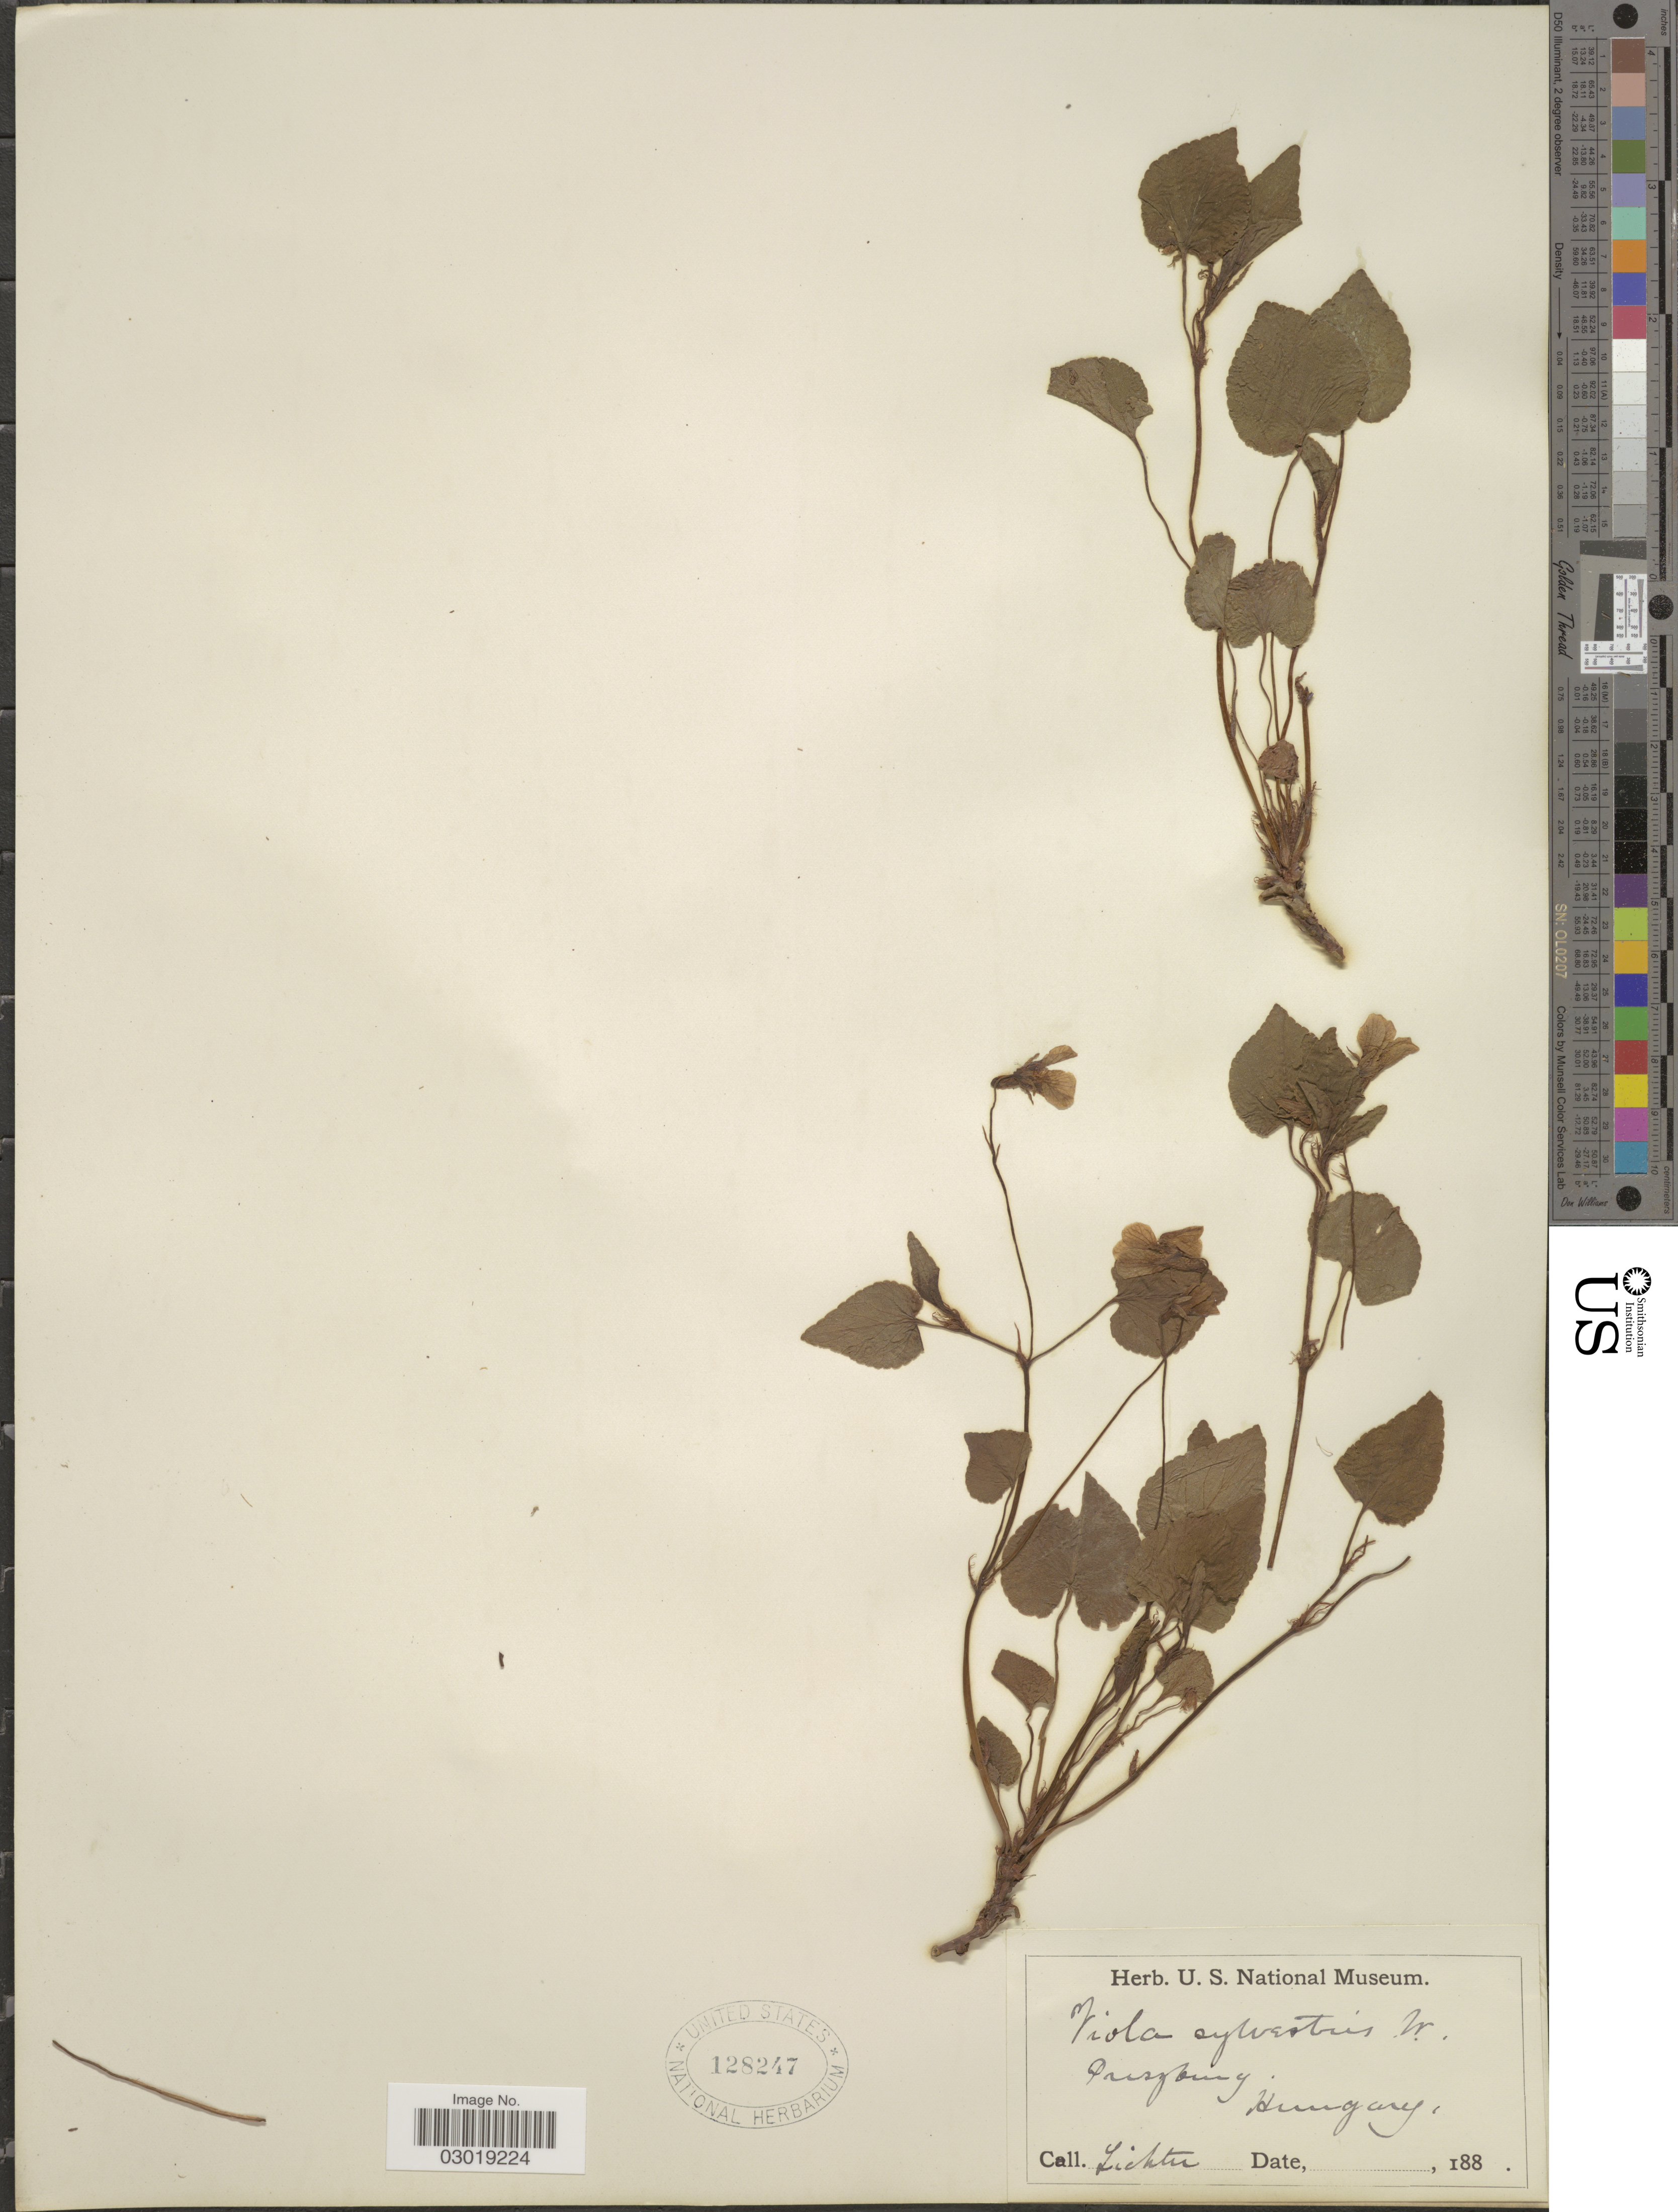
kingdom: Plantae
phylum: Tracheophyta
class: Magnoliopsida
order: Malpighiales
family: Violaceae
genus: Viola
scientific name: Viola sylvestris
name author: Lam.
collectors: -. Lichter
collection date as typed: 188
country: Slovakia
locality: Preszburg.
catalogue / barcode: US 128247